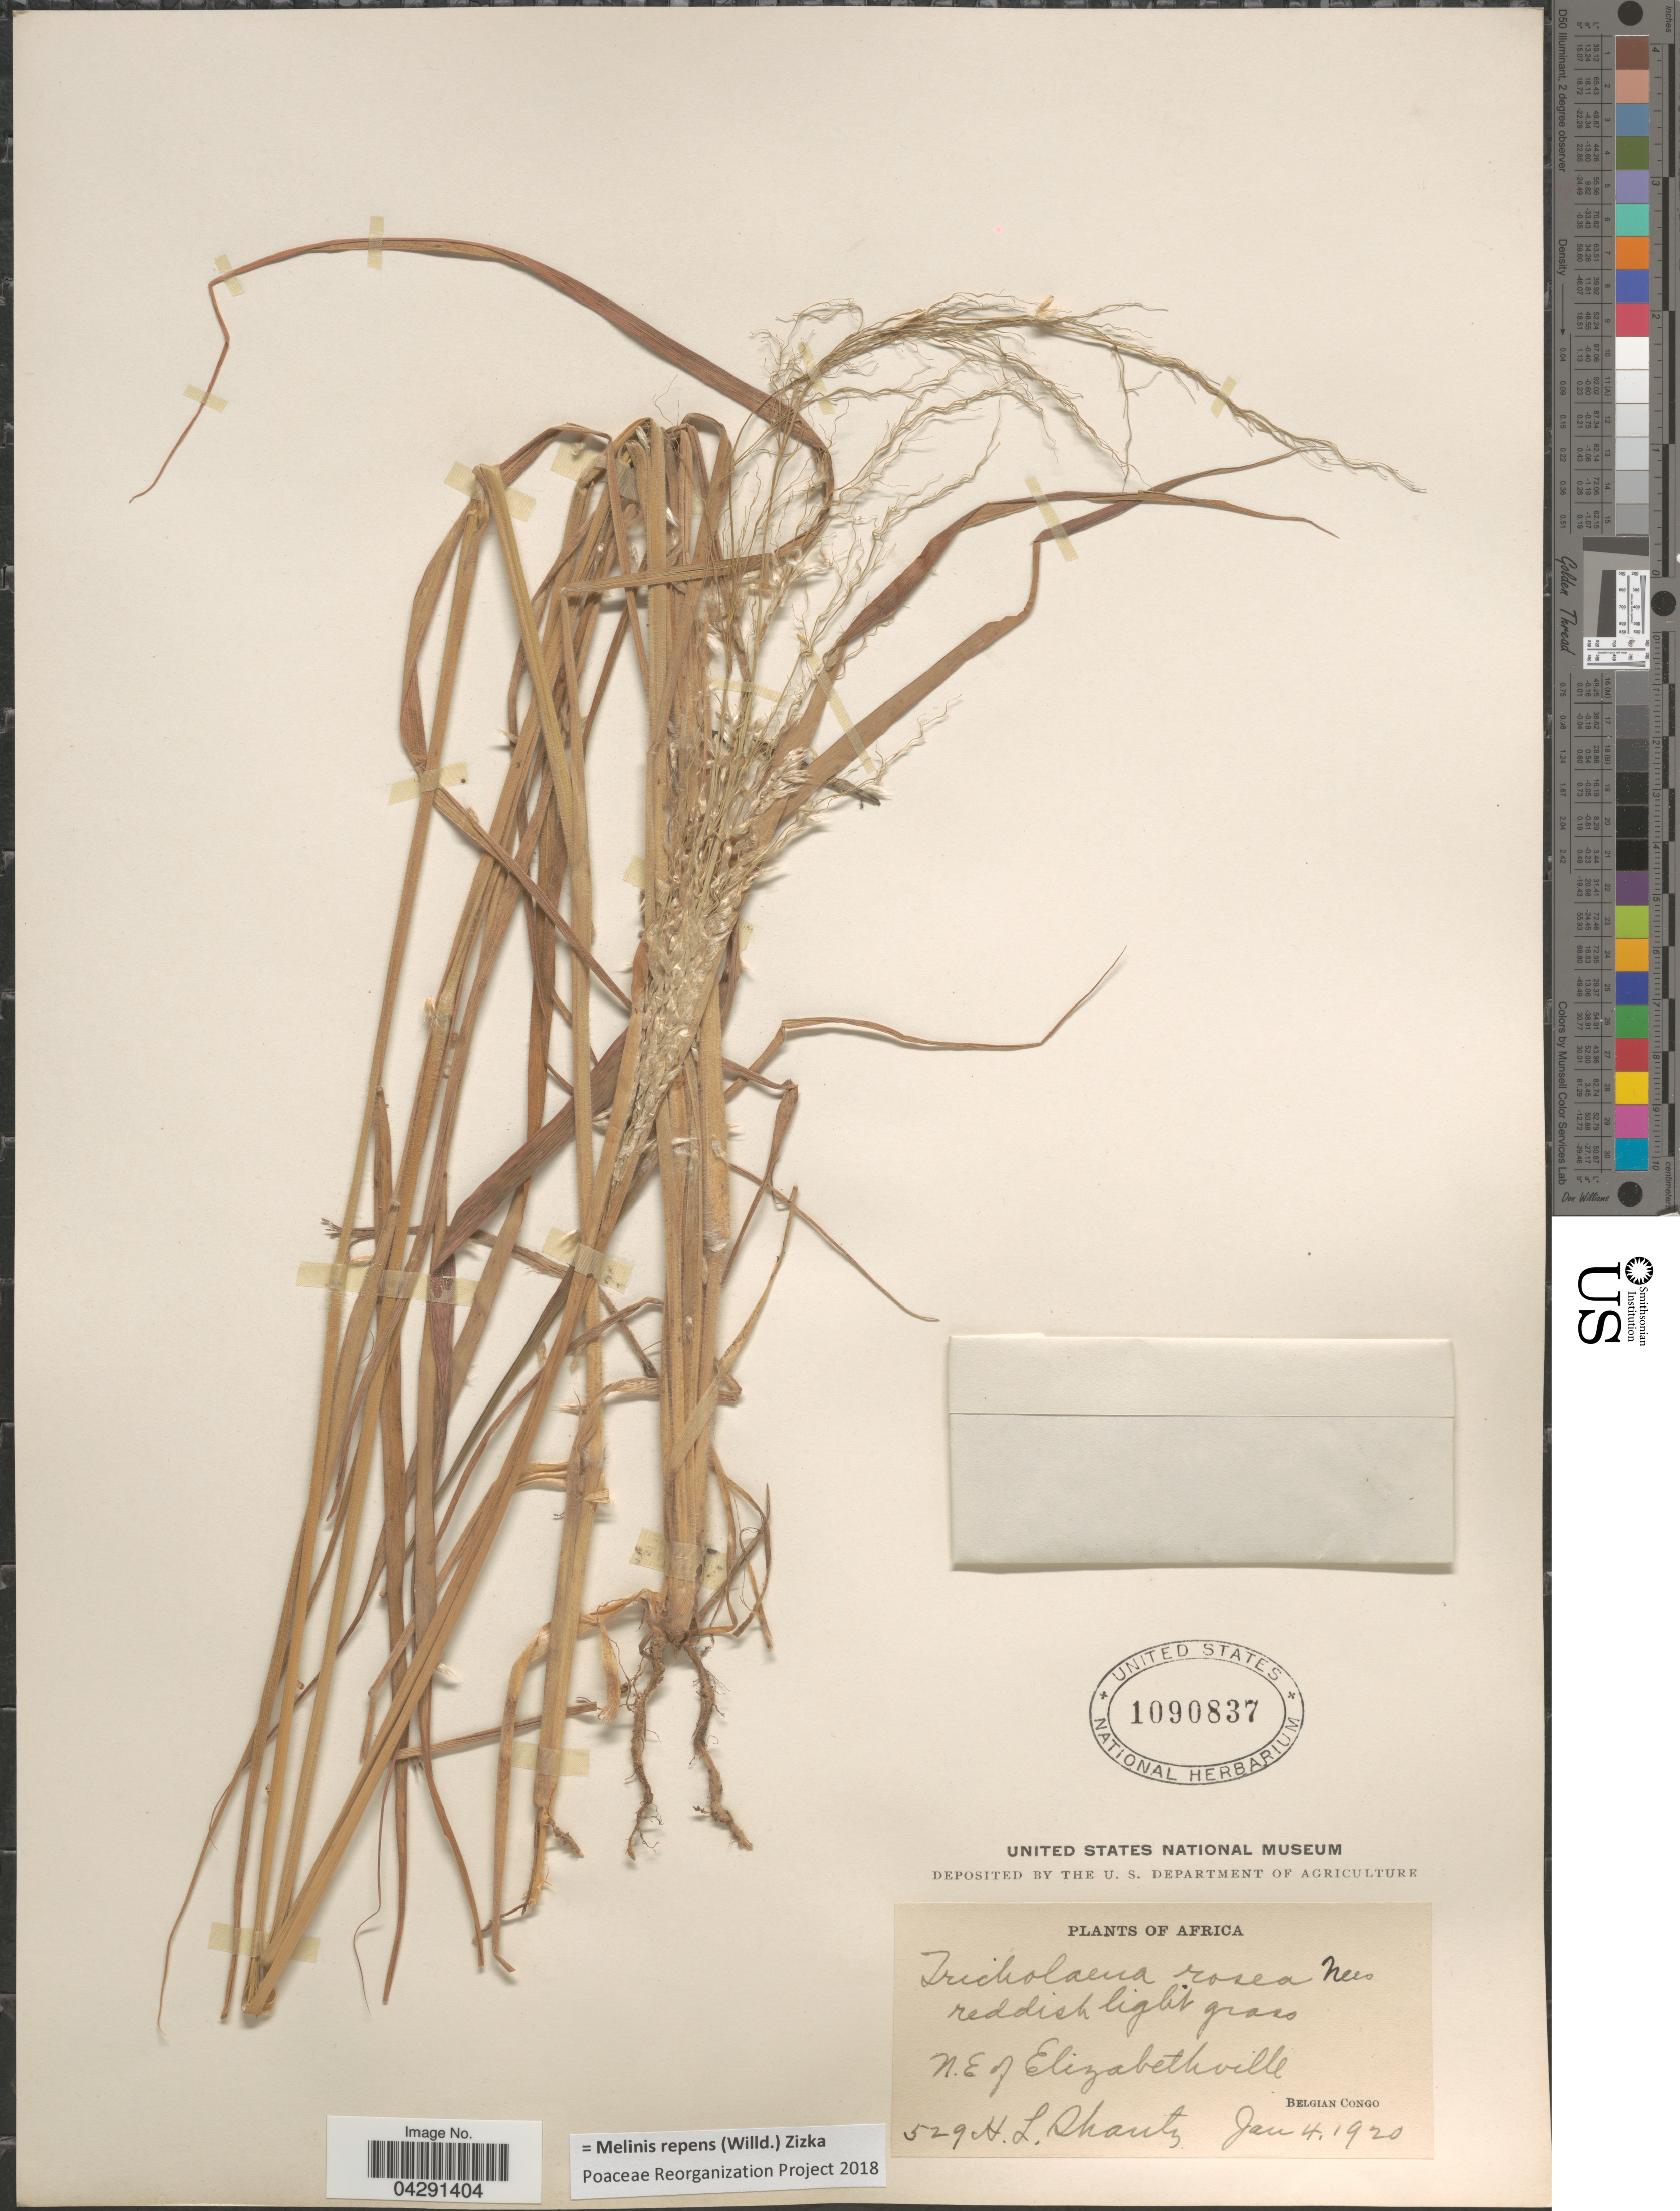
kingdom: Plantae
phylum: Tracheophyta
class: Liliopsida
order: Poales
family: Poaceae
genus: Melinis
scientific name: Melinis repens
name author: (Willd.) Zizka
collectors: H. Shantz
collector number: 529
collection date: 1920-01-04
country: Congo, Democratic Republic of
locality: N.E. of Elizabethsville. Belgian Congo.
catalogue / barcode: US 1090837